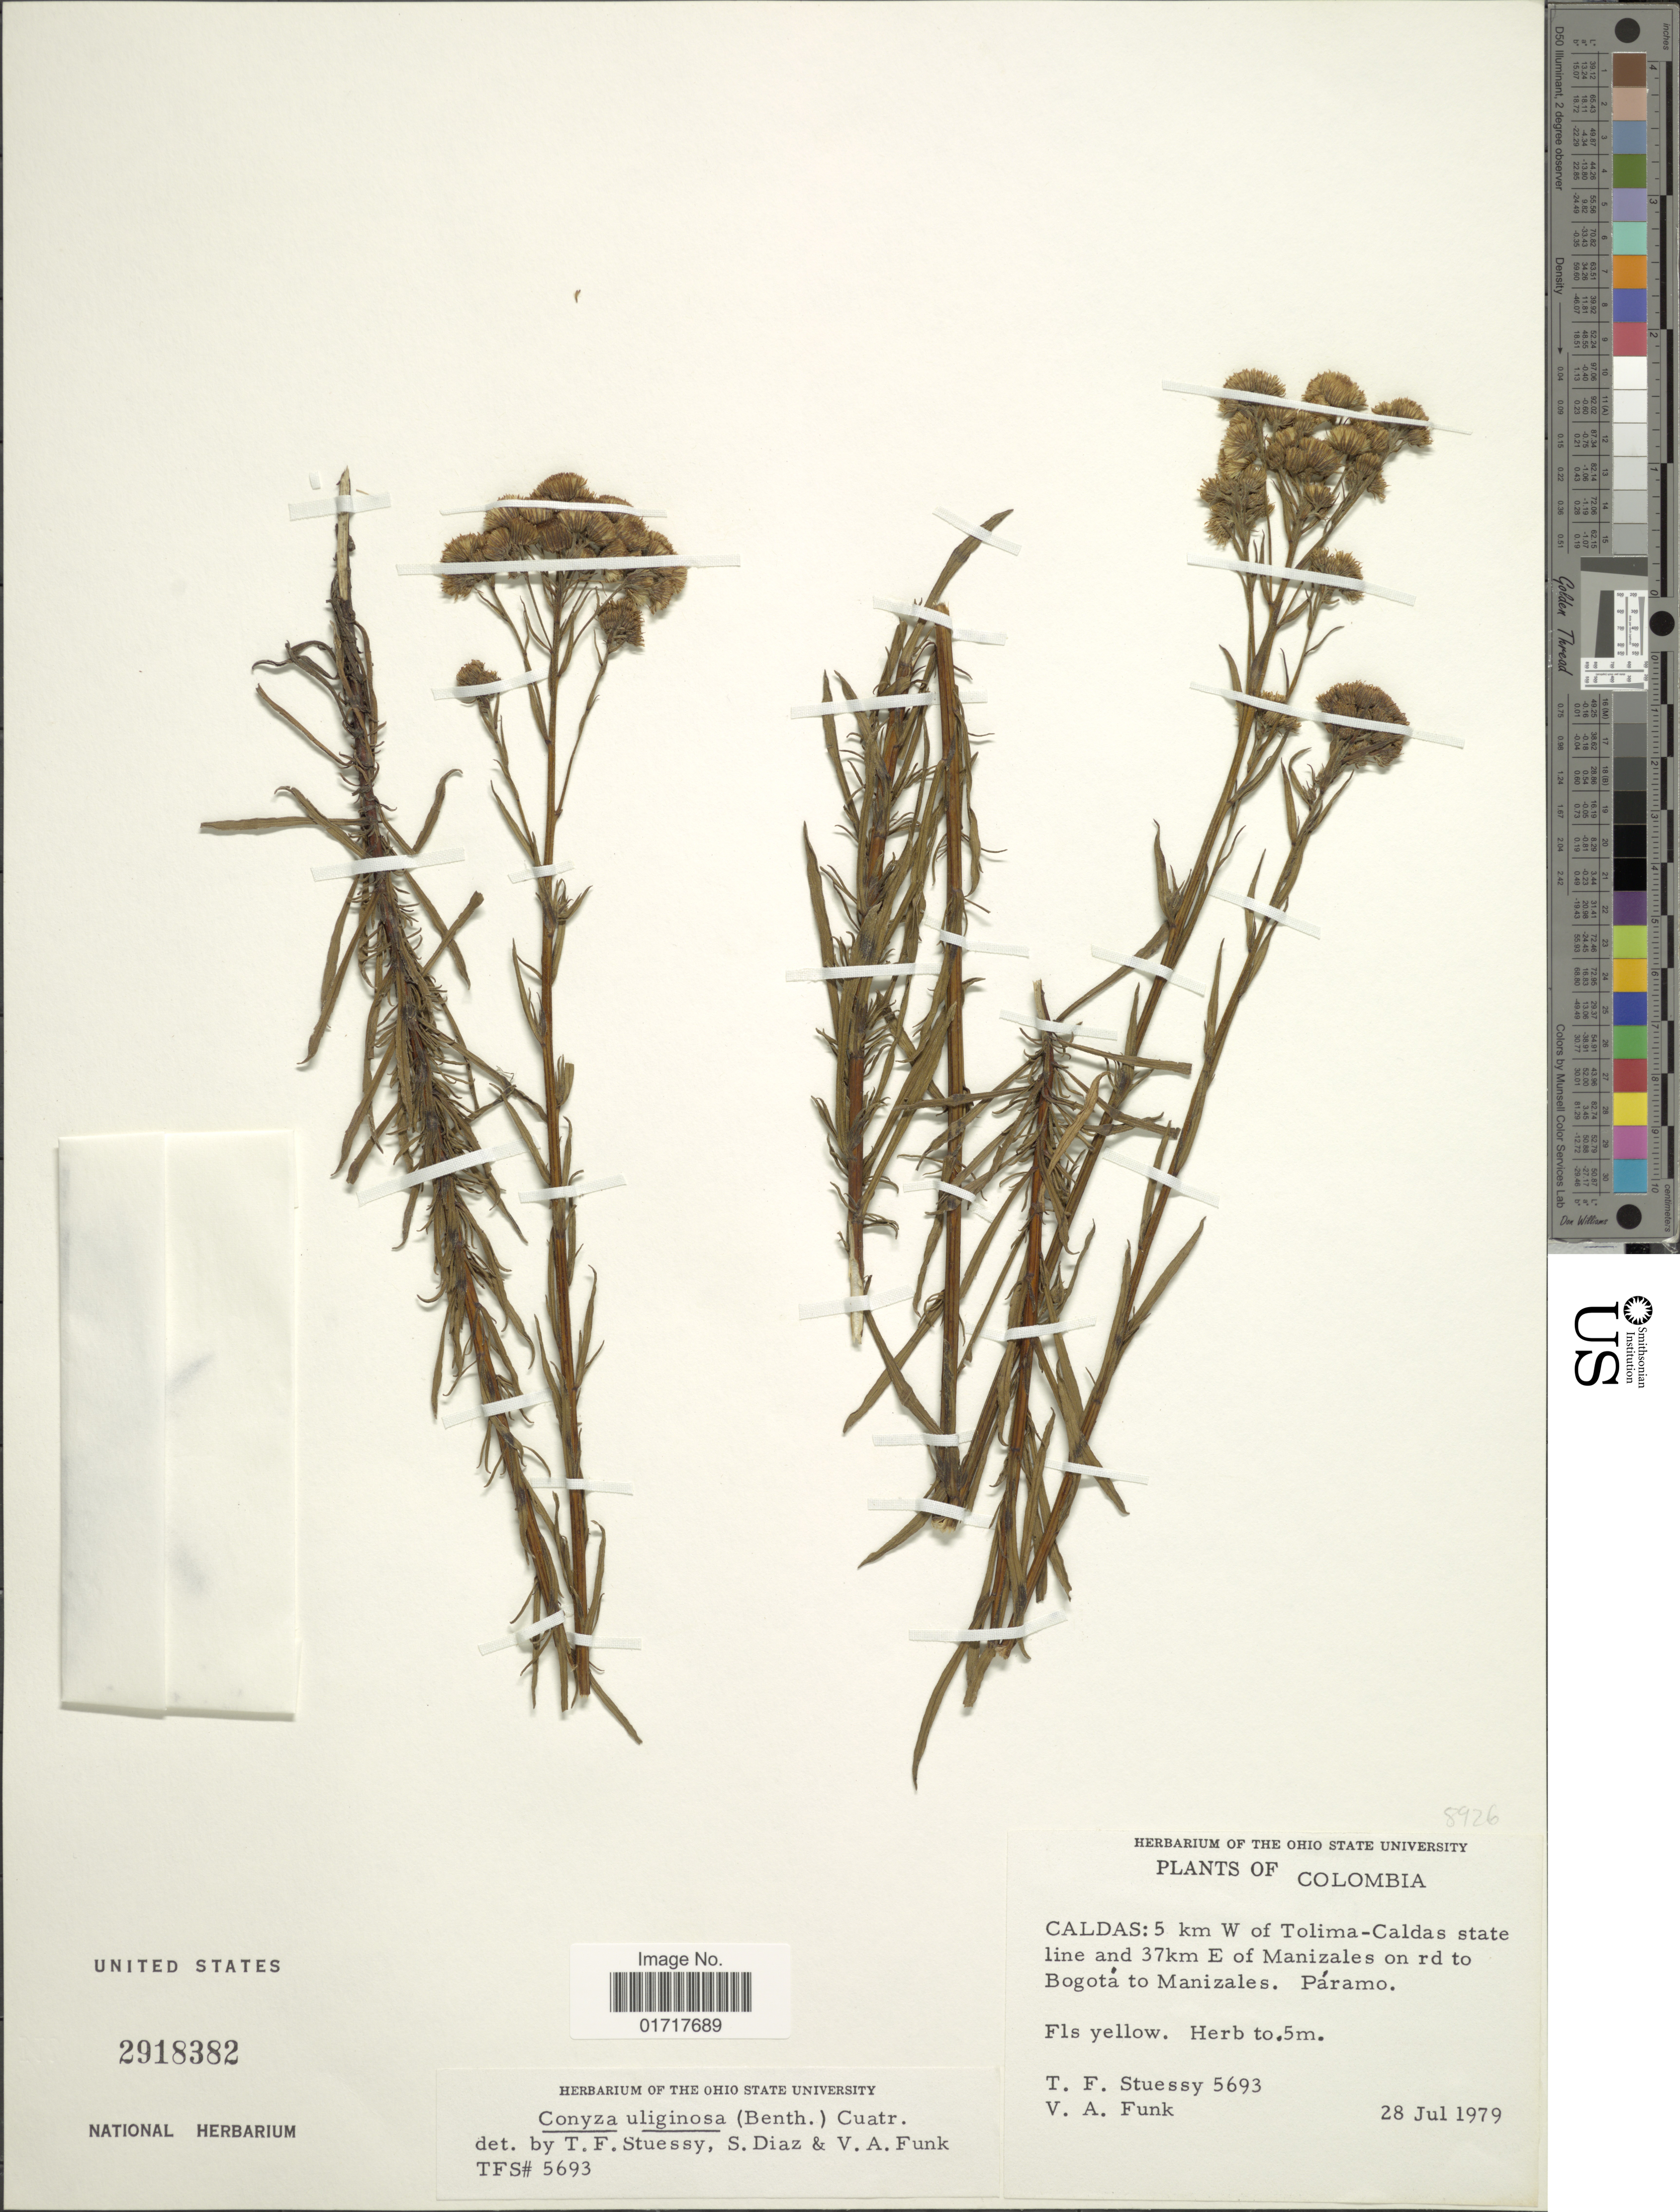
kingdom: Plantae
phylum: Tracheophyta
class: Magnoliopsida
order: Asterales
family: Asteraceae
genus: Conyza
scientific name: Conyza uliginosa var. colimbiana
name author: (Hieron.) Cuatrec.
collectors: T. Stuessy & V. Funk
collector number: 5693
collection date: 1979-07-28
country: Colombia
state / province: Caldas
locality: Caldas 5 km W of Tolima-Caldas state line and 37km E of Manizales on rd to Bogota to Manizales. Paramo.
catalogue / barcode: US 2918382